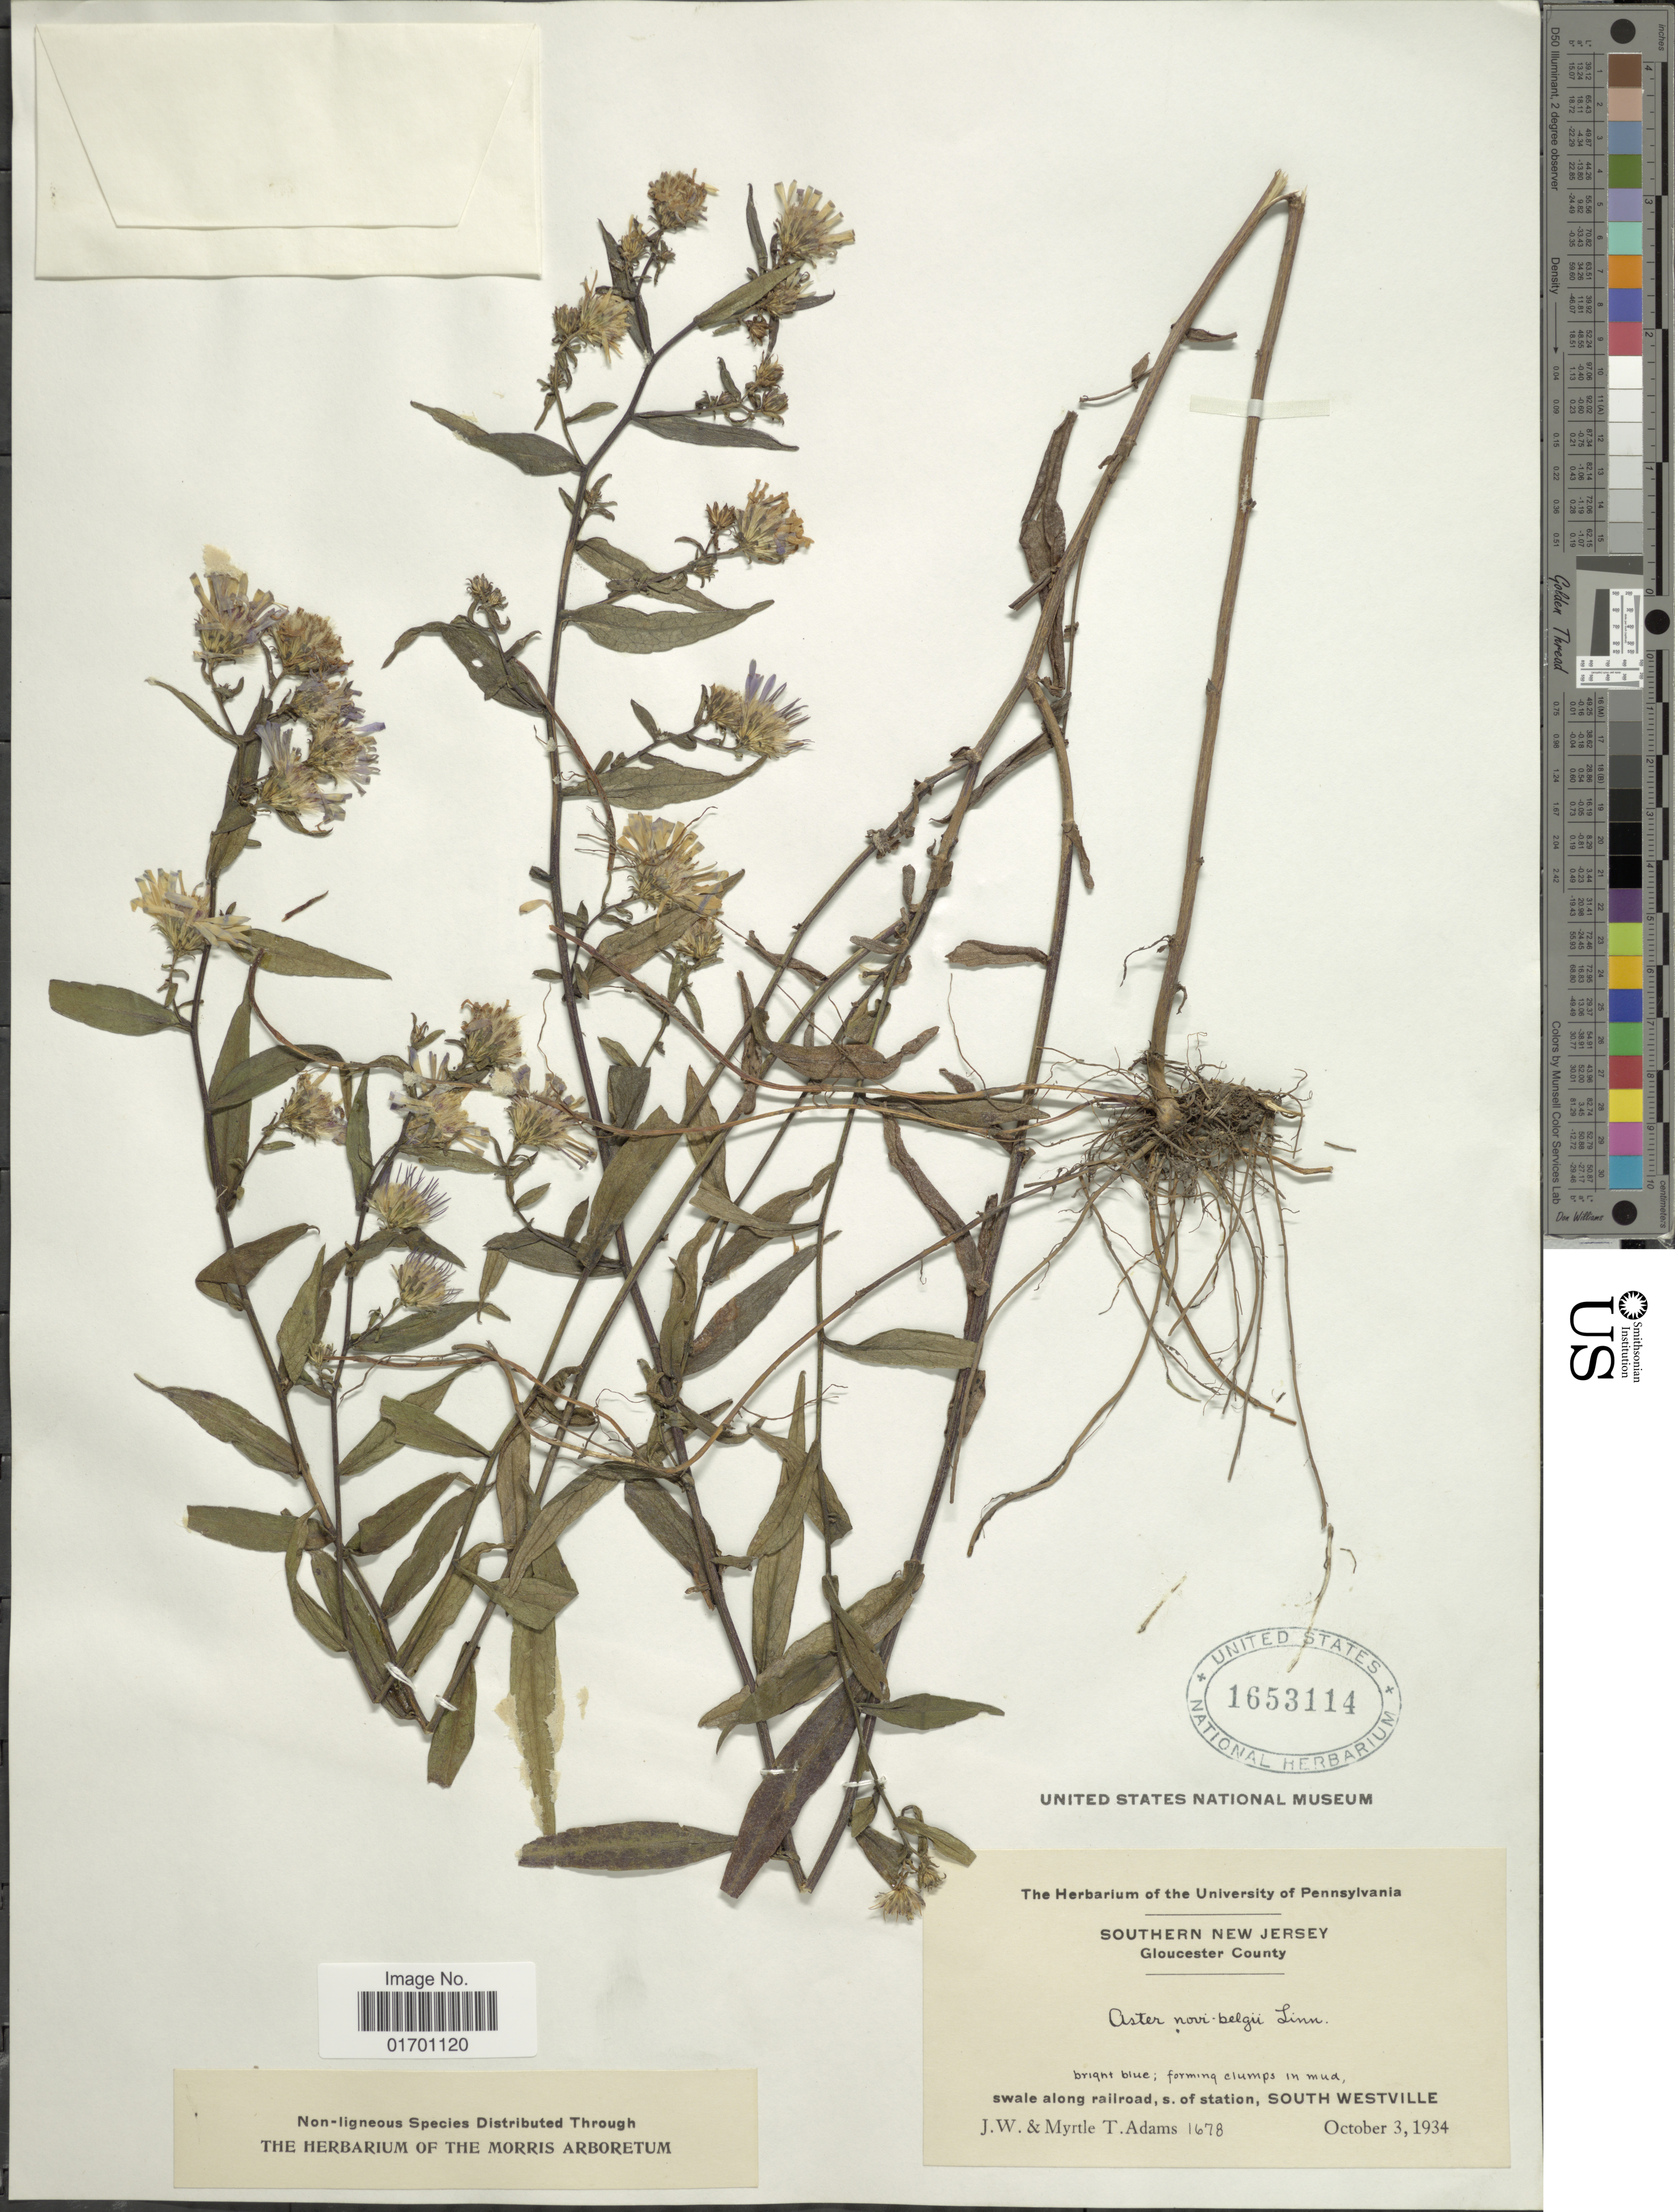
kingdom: Plantae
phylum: Tracheophyta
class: Magnoliopsida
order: Asterales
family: Asteraceae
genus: Symphyotrichum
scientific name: Symphyotrichum novi-belgii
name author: (L.) G.L. Nesom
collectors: J. Adams & M. T. Adams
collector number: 1678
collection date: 1934-10-03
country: United States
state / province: New Jersey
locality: Southern New Jersey. Gloucester County. Swale along railroad, s. of station, South Westville.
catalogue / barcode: US 1653114